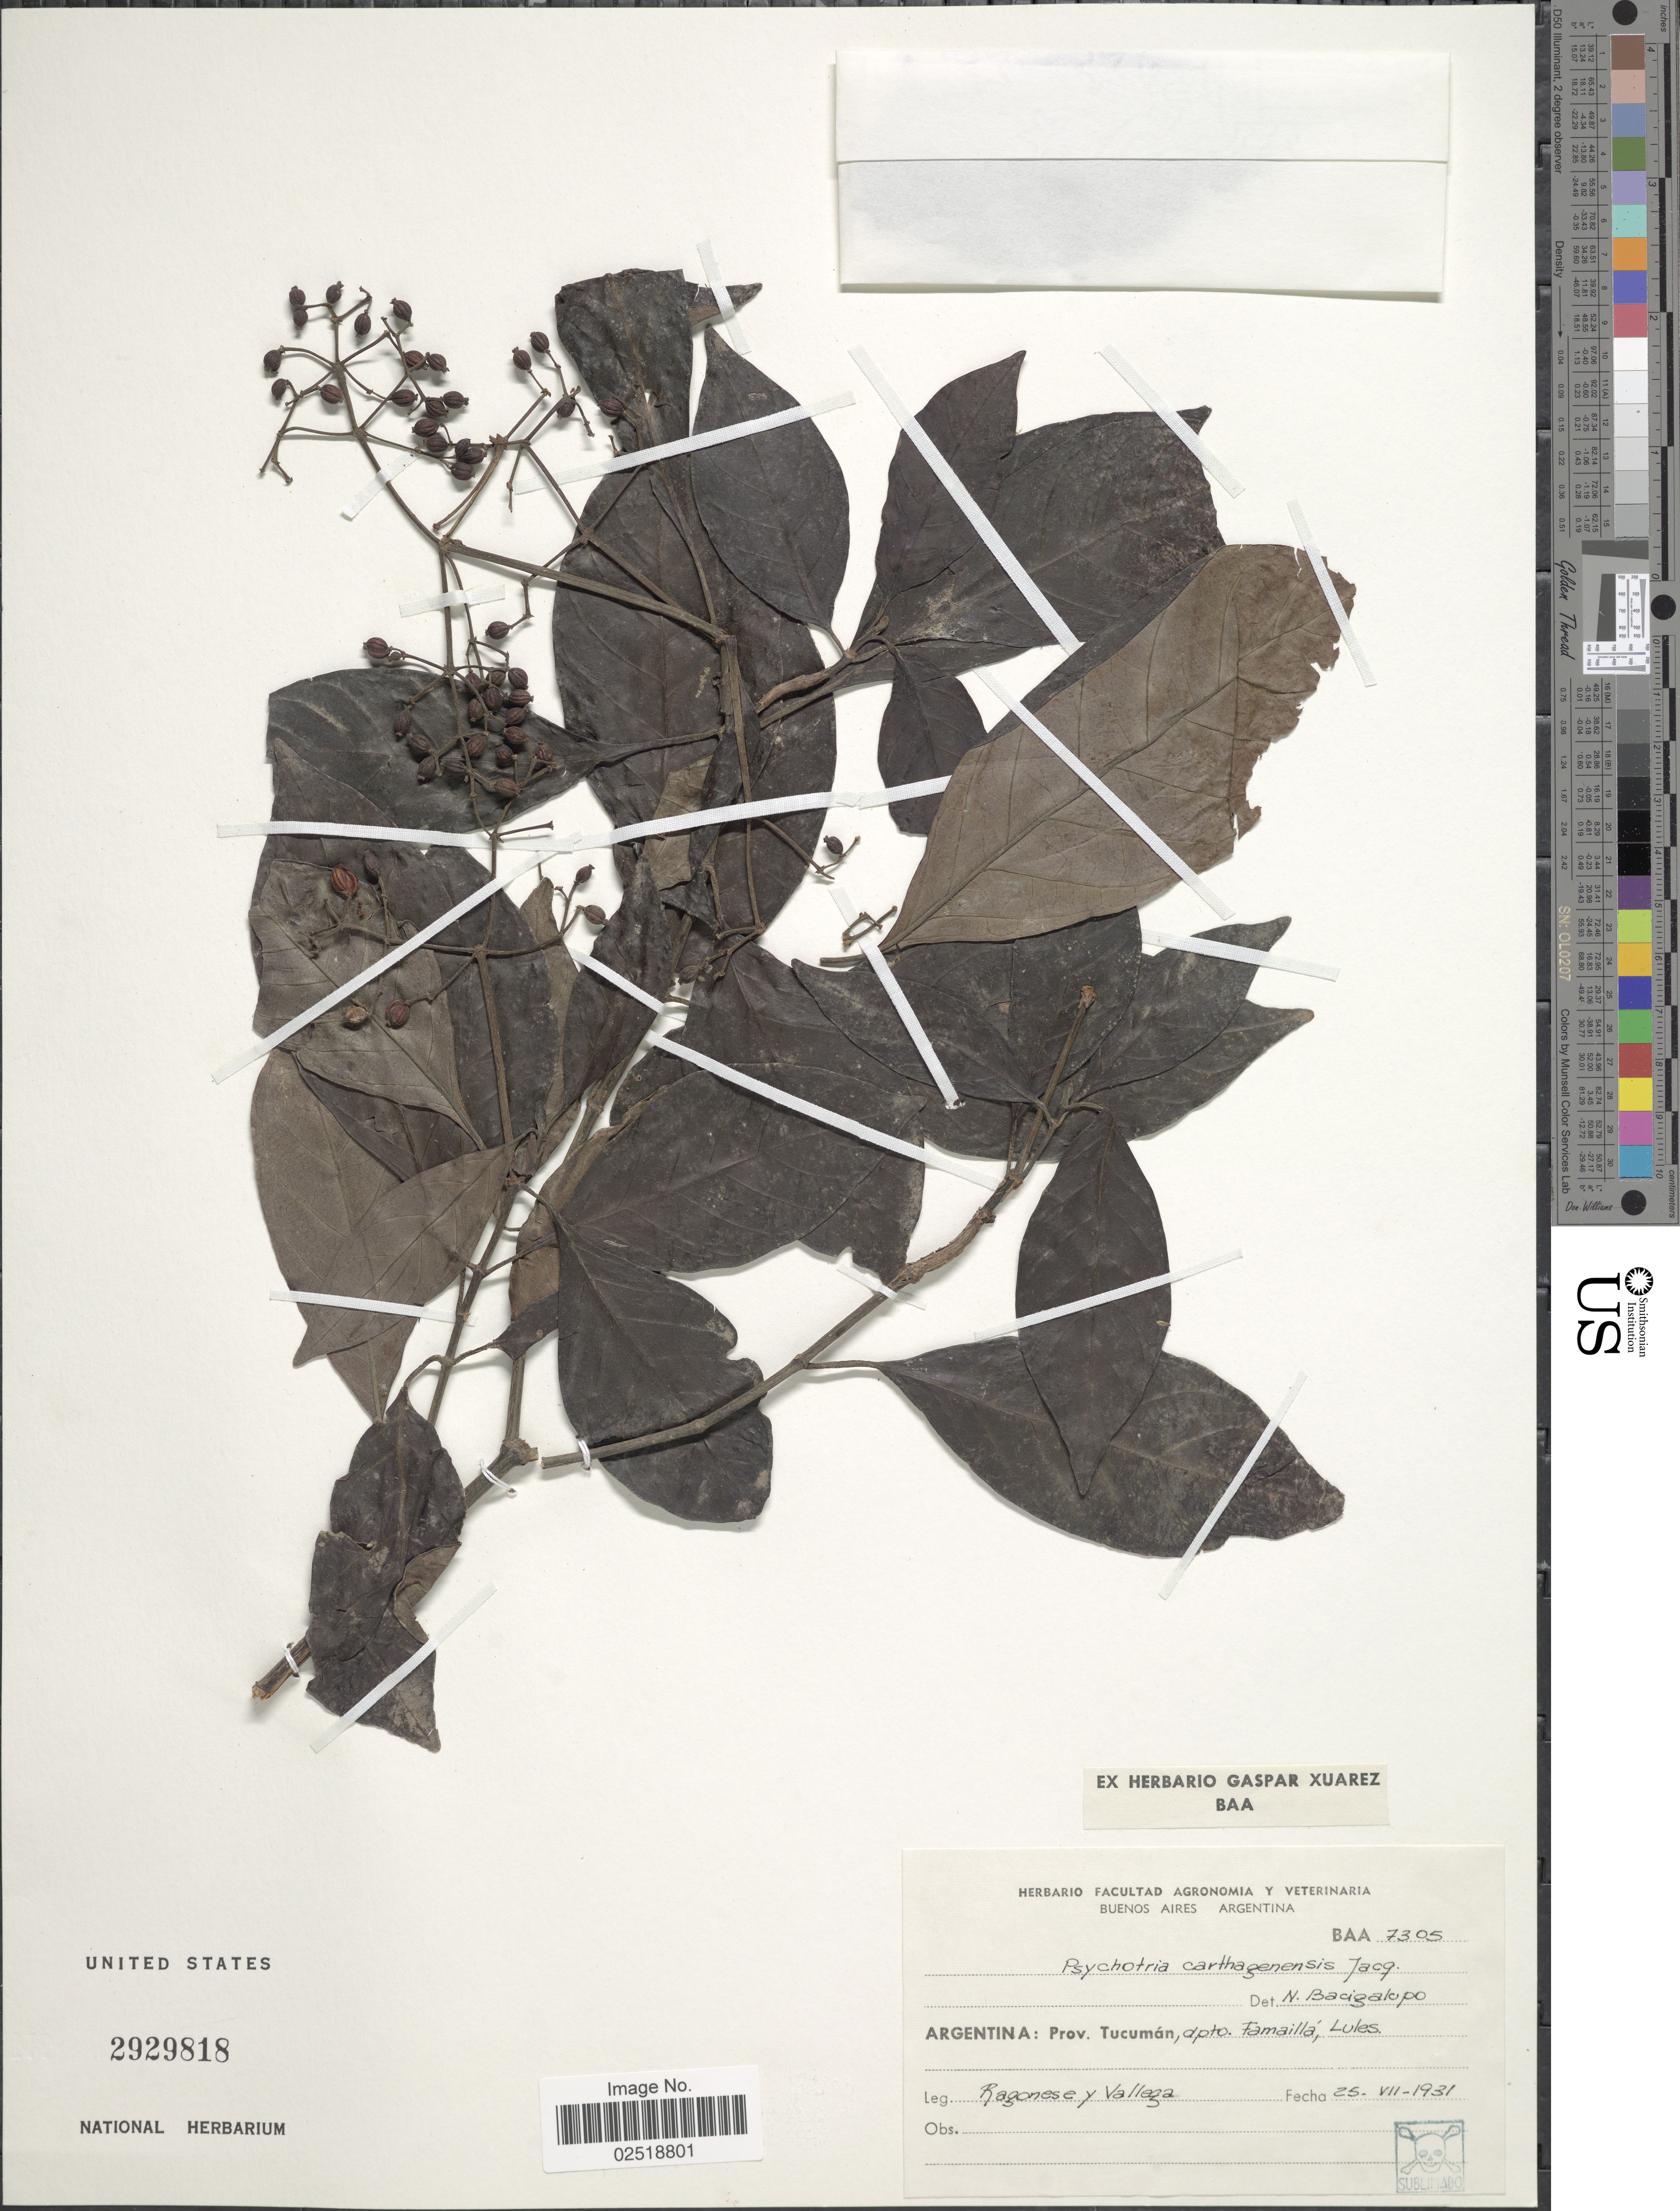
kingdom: Plantae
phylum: Tracheophyta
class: Magnoliopsida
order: Gentianales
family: Rubiaceae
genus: Psychotria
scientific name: Psychotria carthagenensis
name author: Jacq.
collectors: Ragonese, -- & Vallega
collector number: BAA 7305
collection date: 1931-07-25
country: Argentina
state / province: Tucuman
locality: Dpto Famaillá, Lules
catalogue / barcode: US 2929818